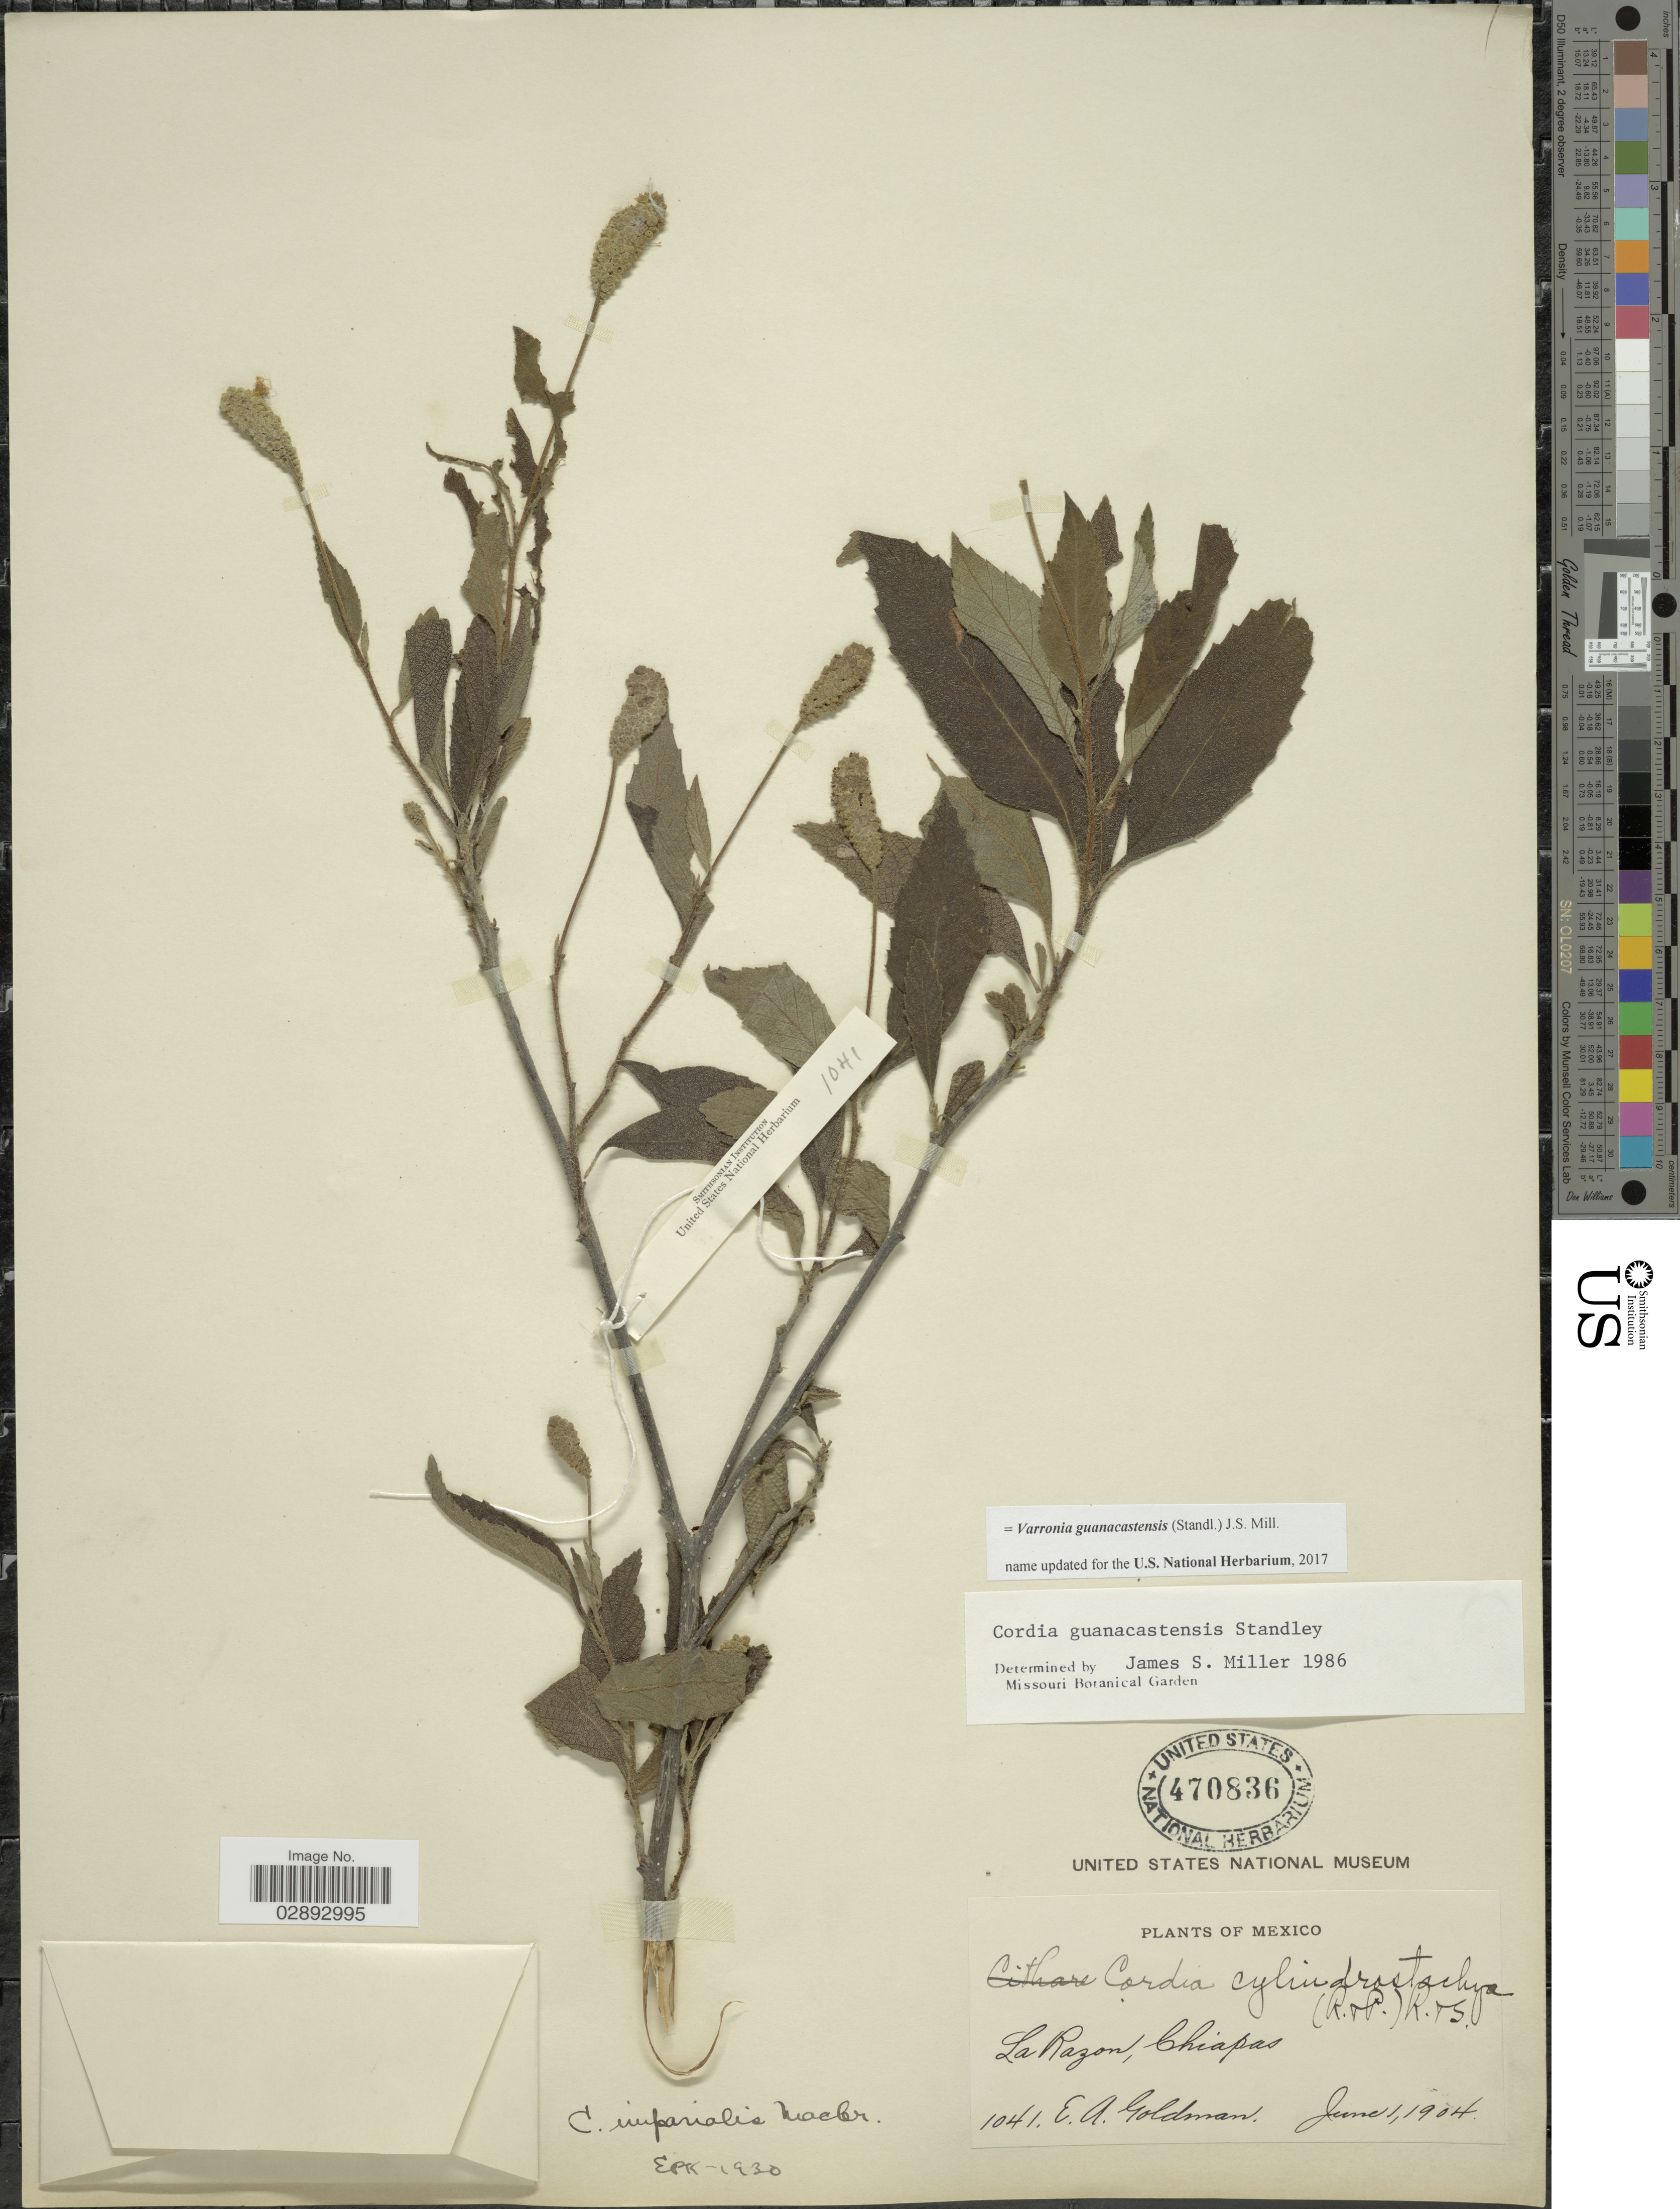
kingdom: Plantae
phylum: Tracheophyta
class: Magnoliopsida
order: Boraginales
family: Cordiaceae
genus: Varronia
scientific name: Varronia guanacastensis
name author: (Standl.) J.S. Mill.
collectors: E. A. Goldman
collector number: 1041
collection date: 1904-06-01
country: Mexico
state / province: Chiapas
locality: La Razon.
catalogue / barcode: US 470836